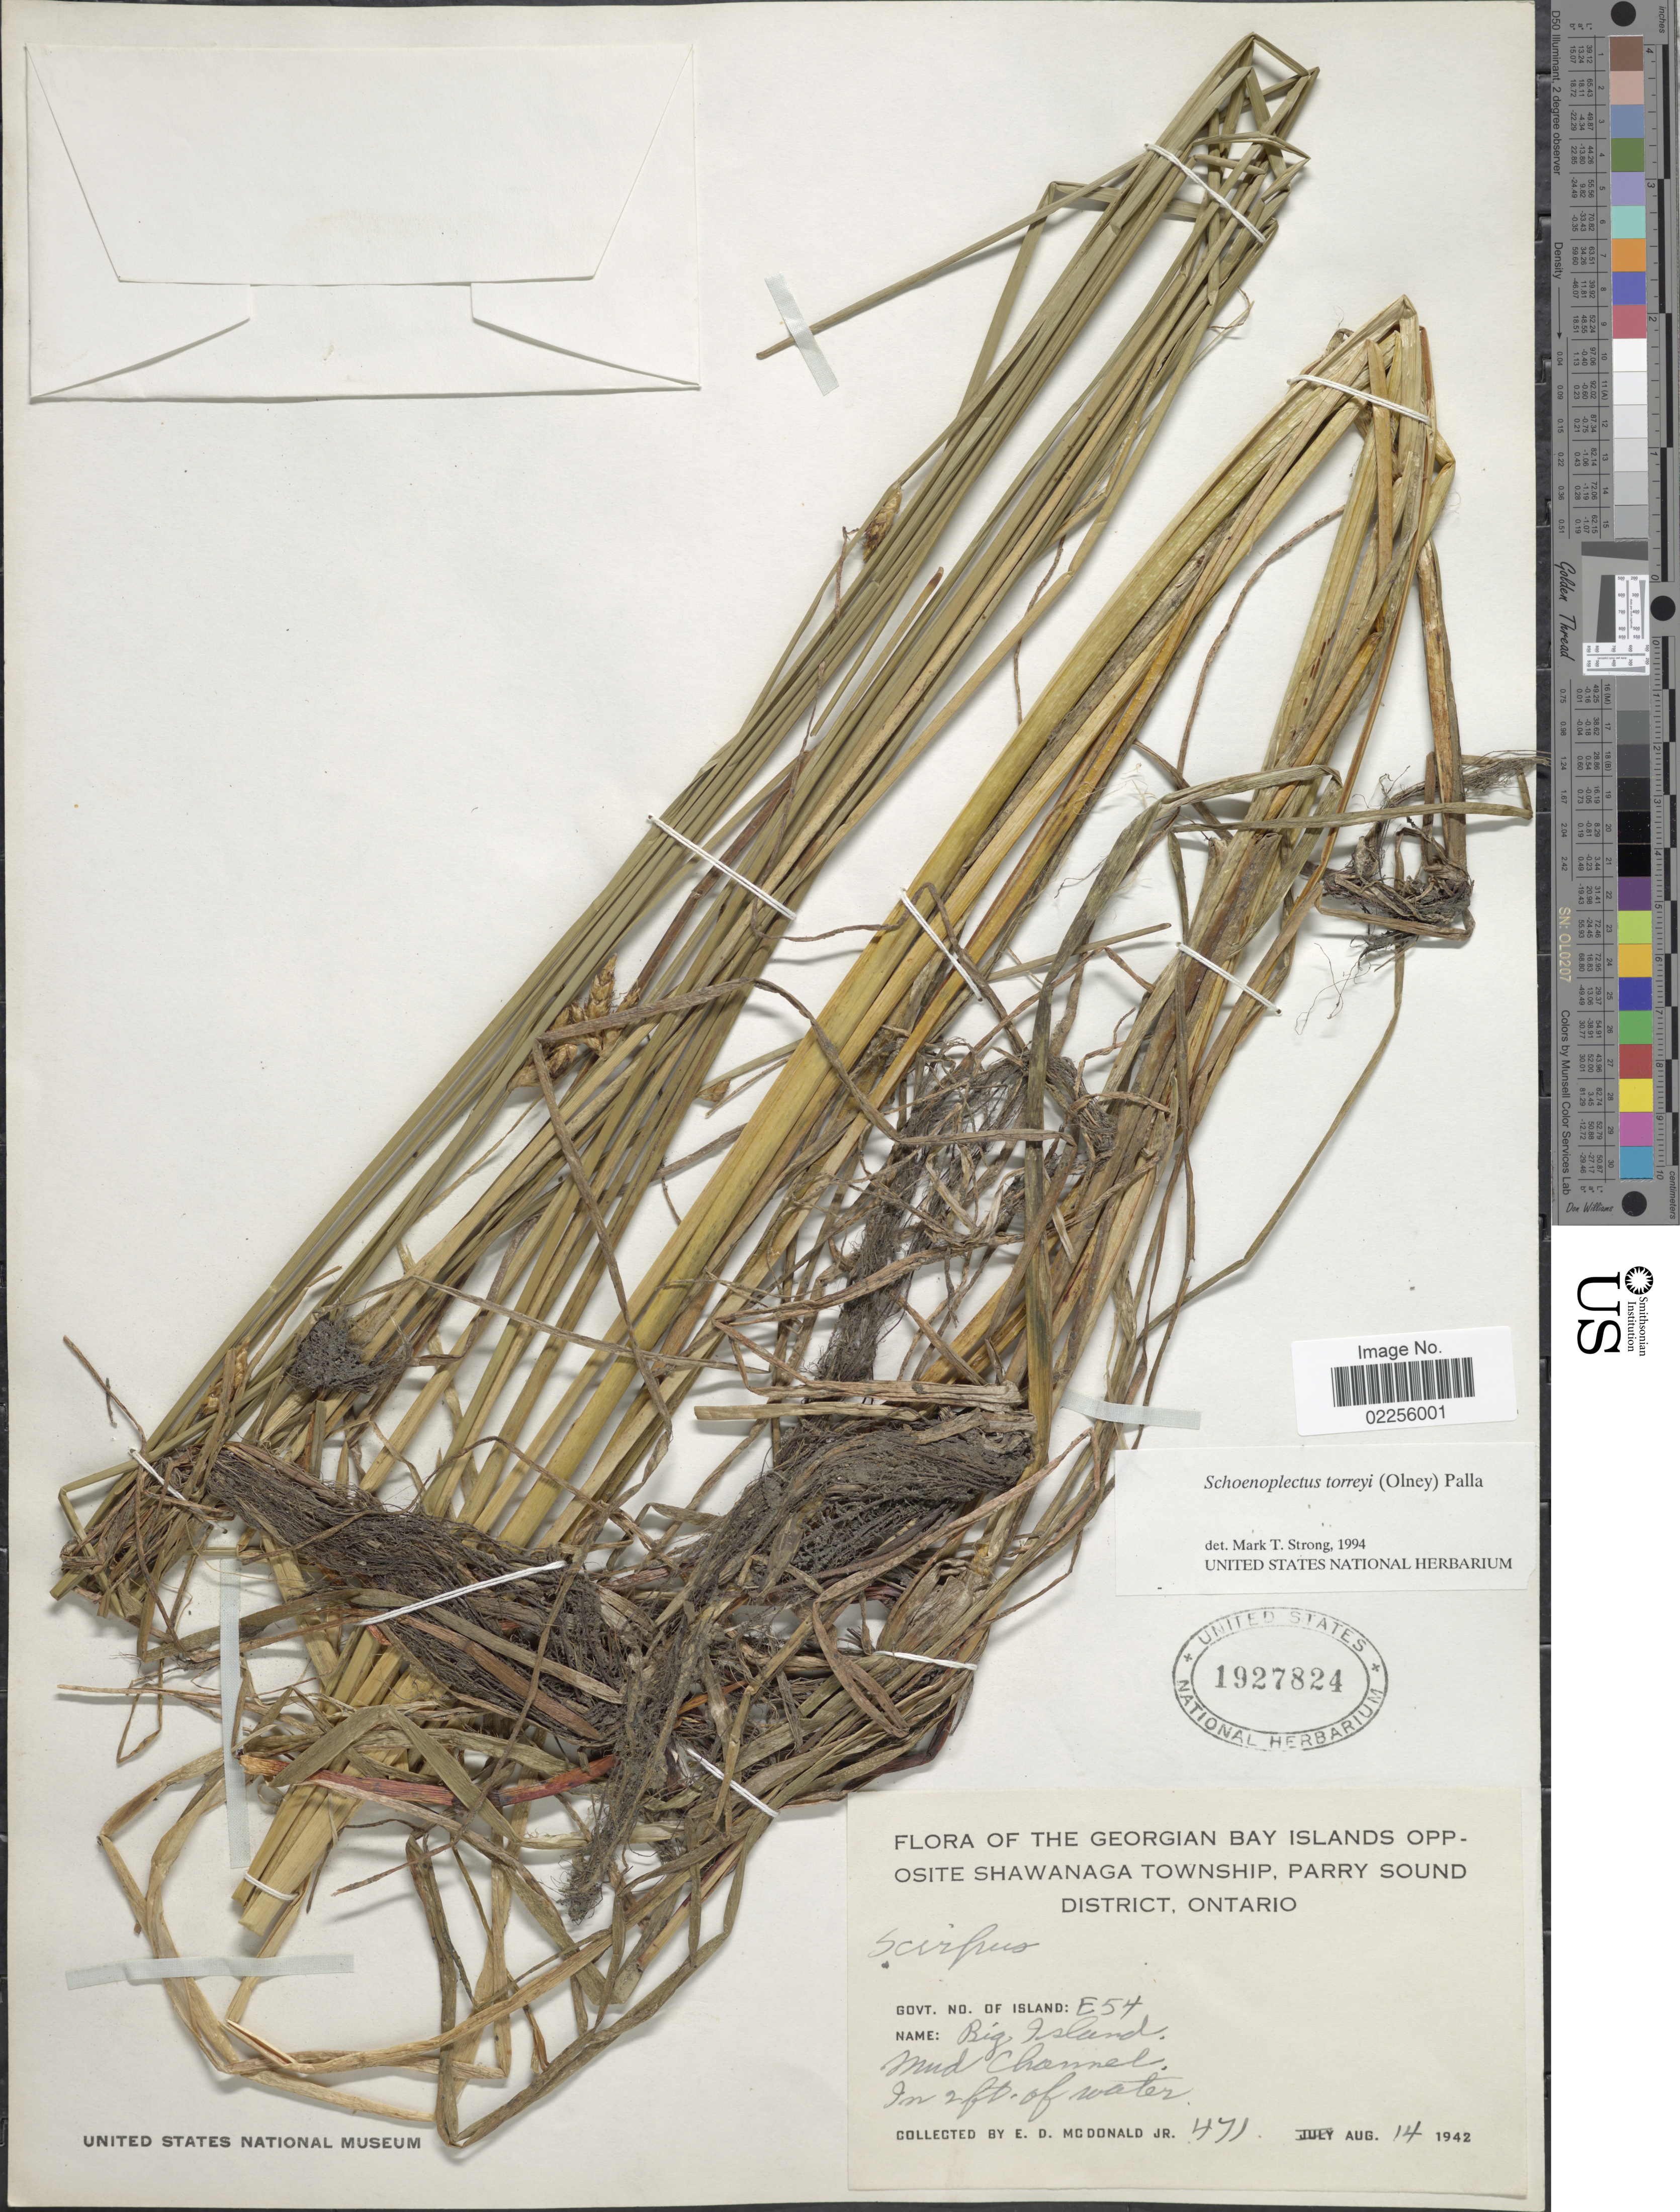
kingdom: Plantae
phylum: Tracheophyta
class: Liliopsida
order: Poales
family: Cyperaceae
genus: Schoenoplectus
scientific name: Schoenoplectus torreyi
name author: (Olney) Palla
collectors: E. D. McDonald Jr.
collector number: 471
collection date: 1942-08-14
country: Canada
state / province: Ontario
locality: The Georgian Bay Islands Opposite Shawanaga Township, Parry Sound District, Govt. No Of Island: E54, Big Island, Mud Channel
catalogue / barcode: US 1927824